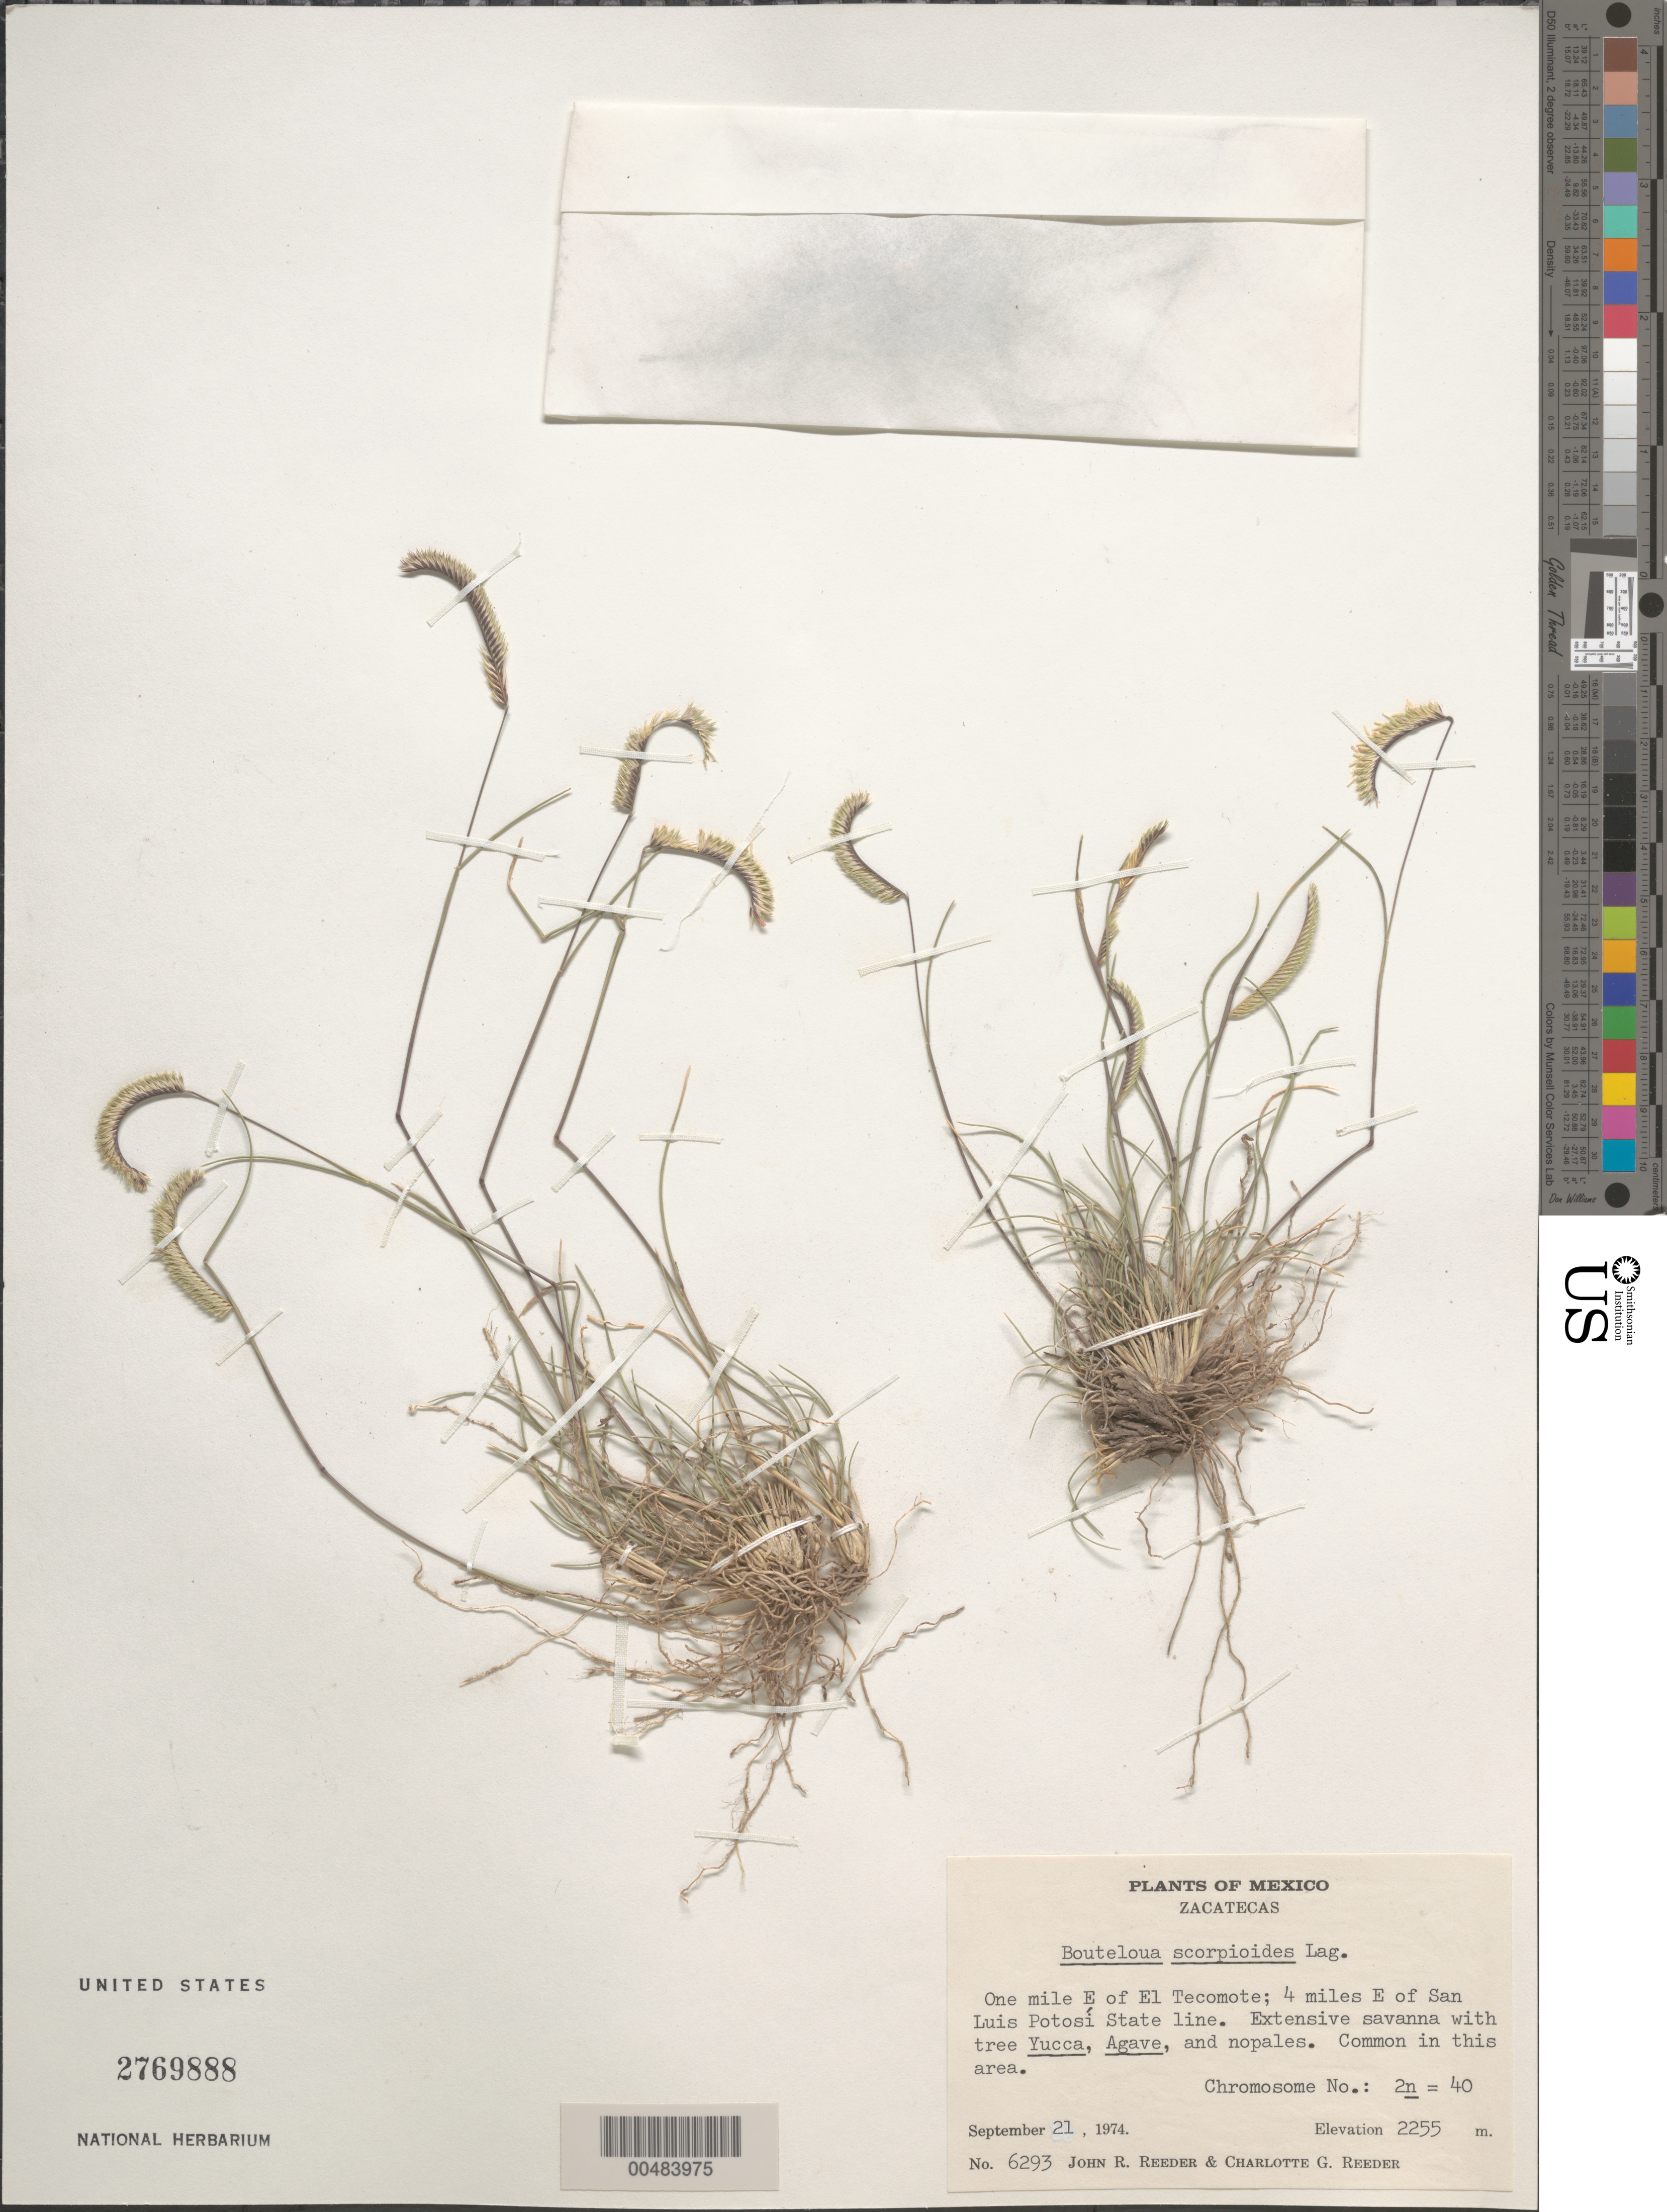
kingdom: Plantae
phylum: Tracheophyta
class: Liliopsida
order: Poales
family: Poaceae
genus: Bouteloua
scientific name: Bouteloua scorpioides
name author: Lag.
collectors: J. R. Reeder & C. G. Reeder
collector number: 6293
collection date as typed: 21 Sep 1974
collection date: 1974-09-21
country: Mexico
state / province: Zacatecas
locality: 1 mi E of El Tecomote, 4 mi E of San Luis Potosí State Line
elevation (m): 2255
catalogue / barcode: US 2769888